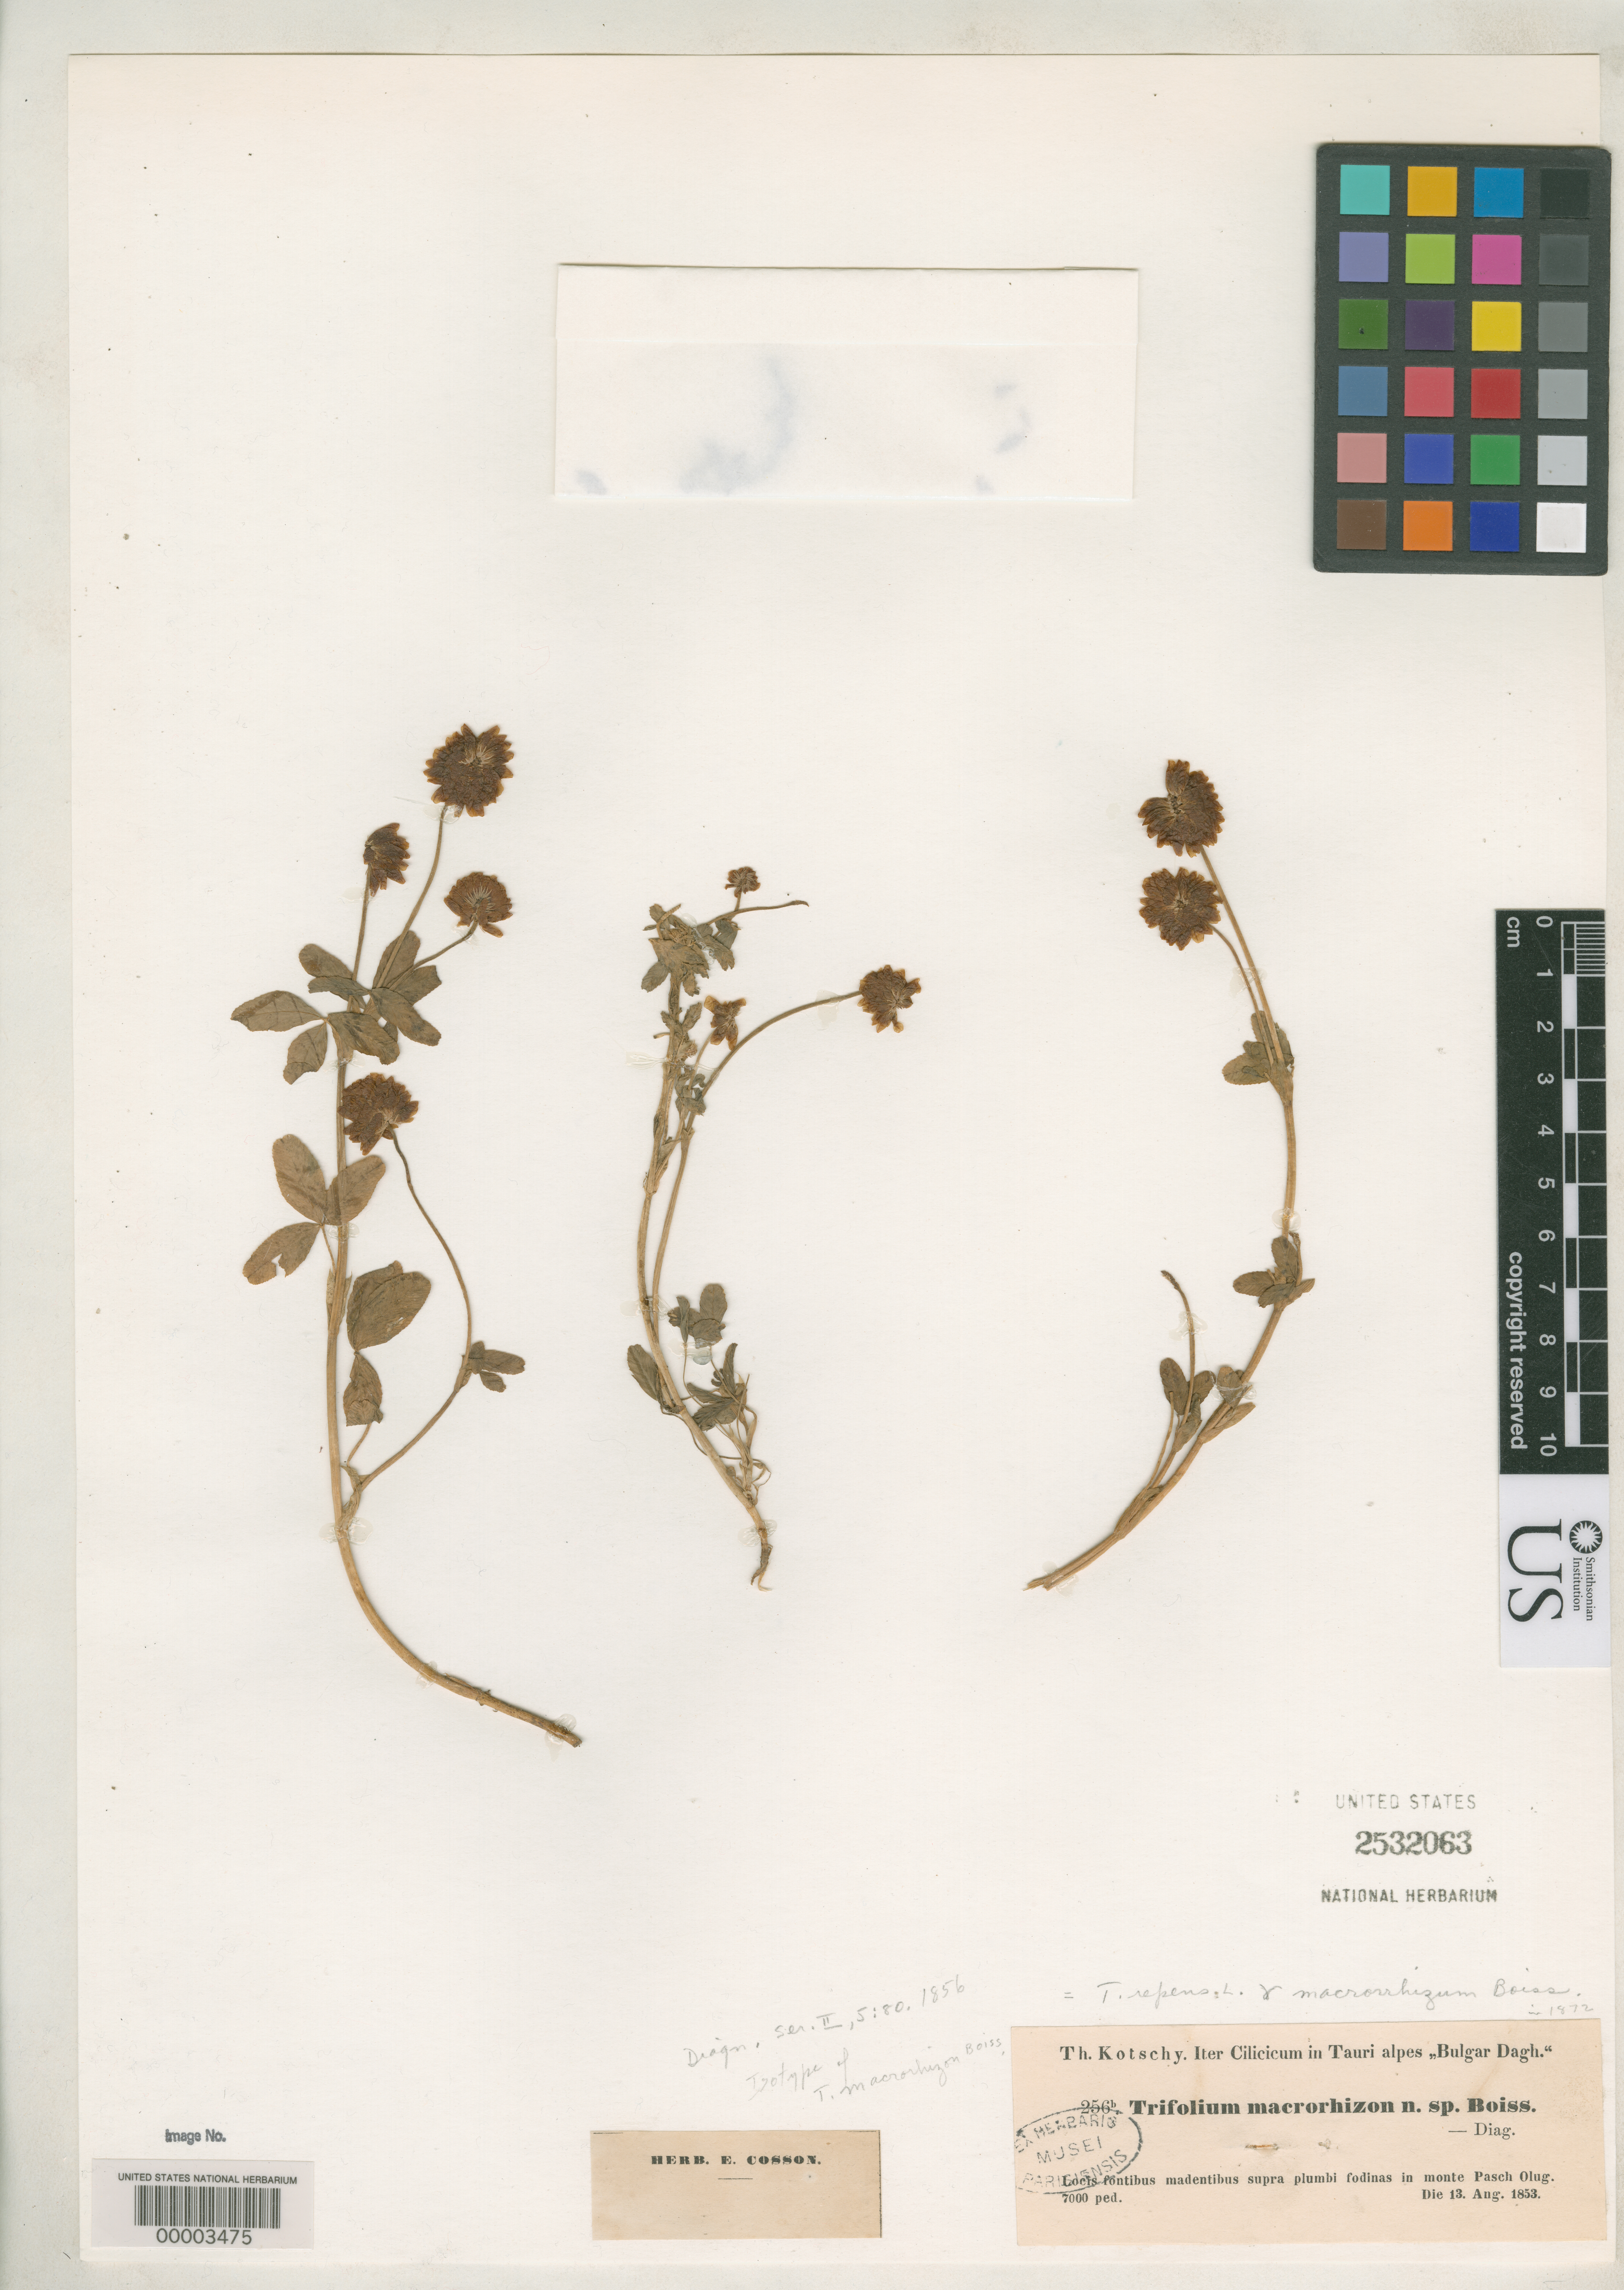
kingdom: Plantae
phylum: Tracheophyta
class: Magnoliopsida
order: Fabales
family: Fabaceae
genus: Trifolium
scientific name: Trifolium macrorrhizum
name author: Boiss.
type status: Type Collection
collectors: K. G. Kotschy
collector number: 256 b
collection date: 1853-08-13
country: Turkey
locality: Iter Cilicicum in Tauri alpes "Bulgar Dagh". Locis fontibus madentibus supra plumbi fodinas in monte Pasch Olug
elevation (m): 2134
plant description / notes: Epithet "macrorhizon" on label, published as "macrorrhizum"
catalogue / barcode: US 2532063